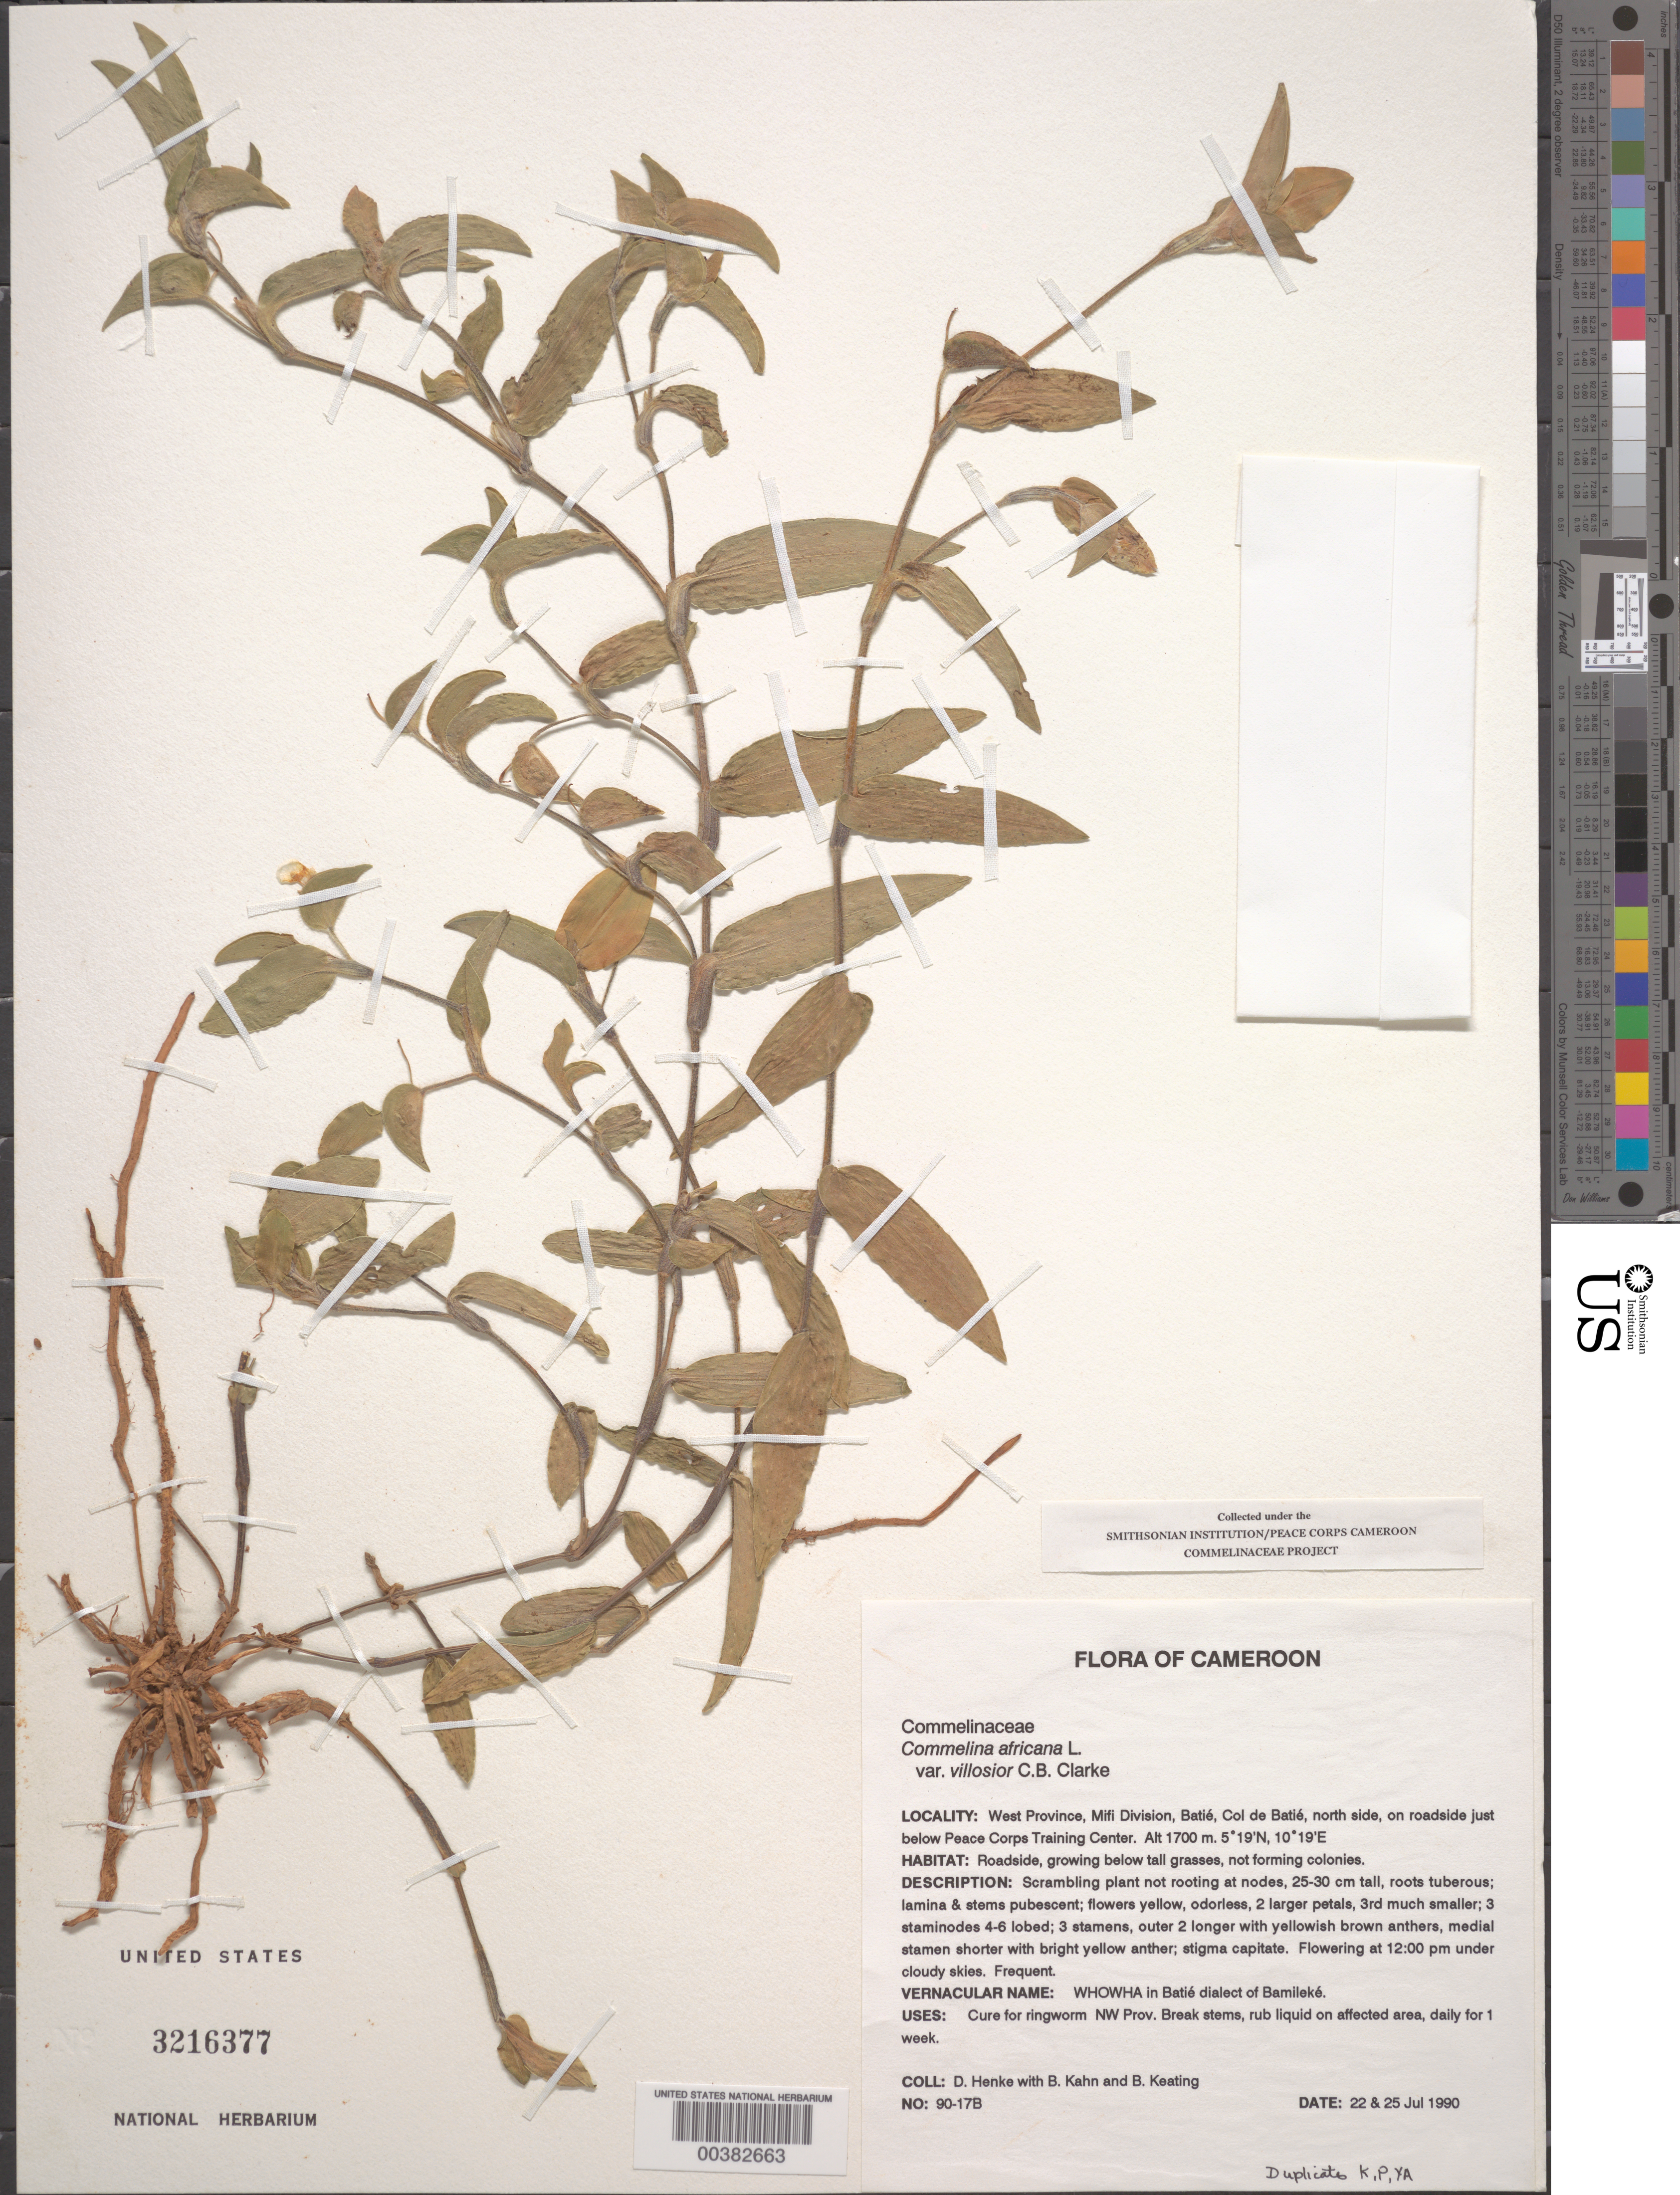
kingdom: Plantae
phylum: Tracheophyta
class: Liliopsida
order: Commelinales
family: Commelinaceae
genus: Commelina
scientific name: Commelina africana var. villosior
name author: (C.B. Clarke) Brenan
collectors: D. Henke, B. Kahn & B. Keating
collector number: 90-17b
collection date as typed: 22 Jul 1990 and 25 Jul 1990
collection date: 1990-07-22,1990-07-25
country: Cameroon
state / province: Ouest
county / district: Mifi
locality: Batie, col de batie, n side, on roadside just below peace corps training center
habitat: Roadside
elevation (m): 1700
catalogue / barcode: US 3216377